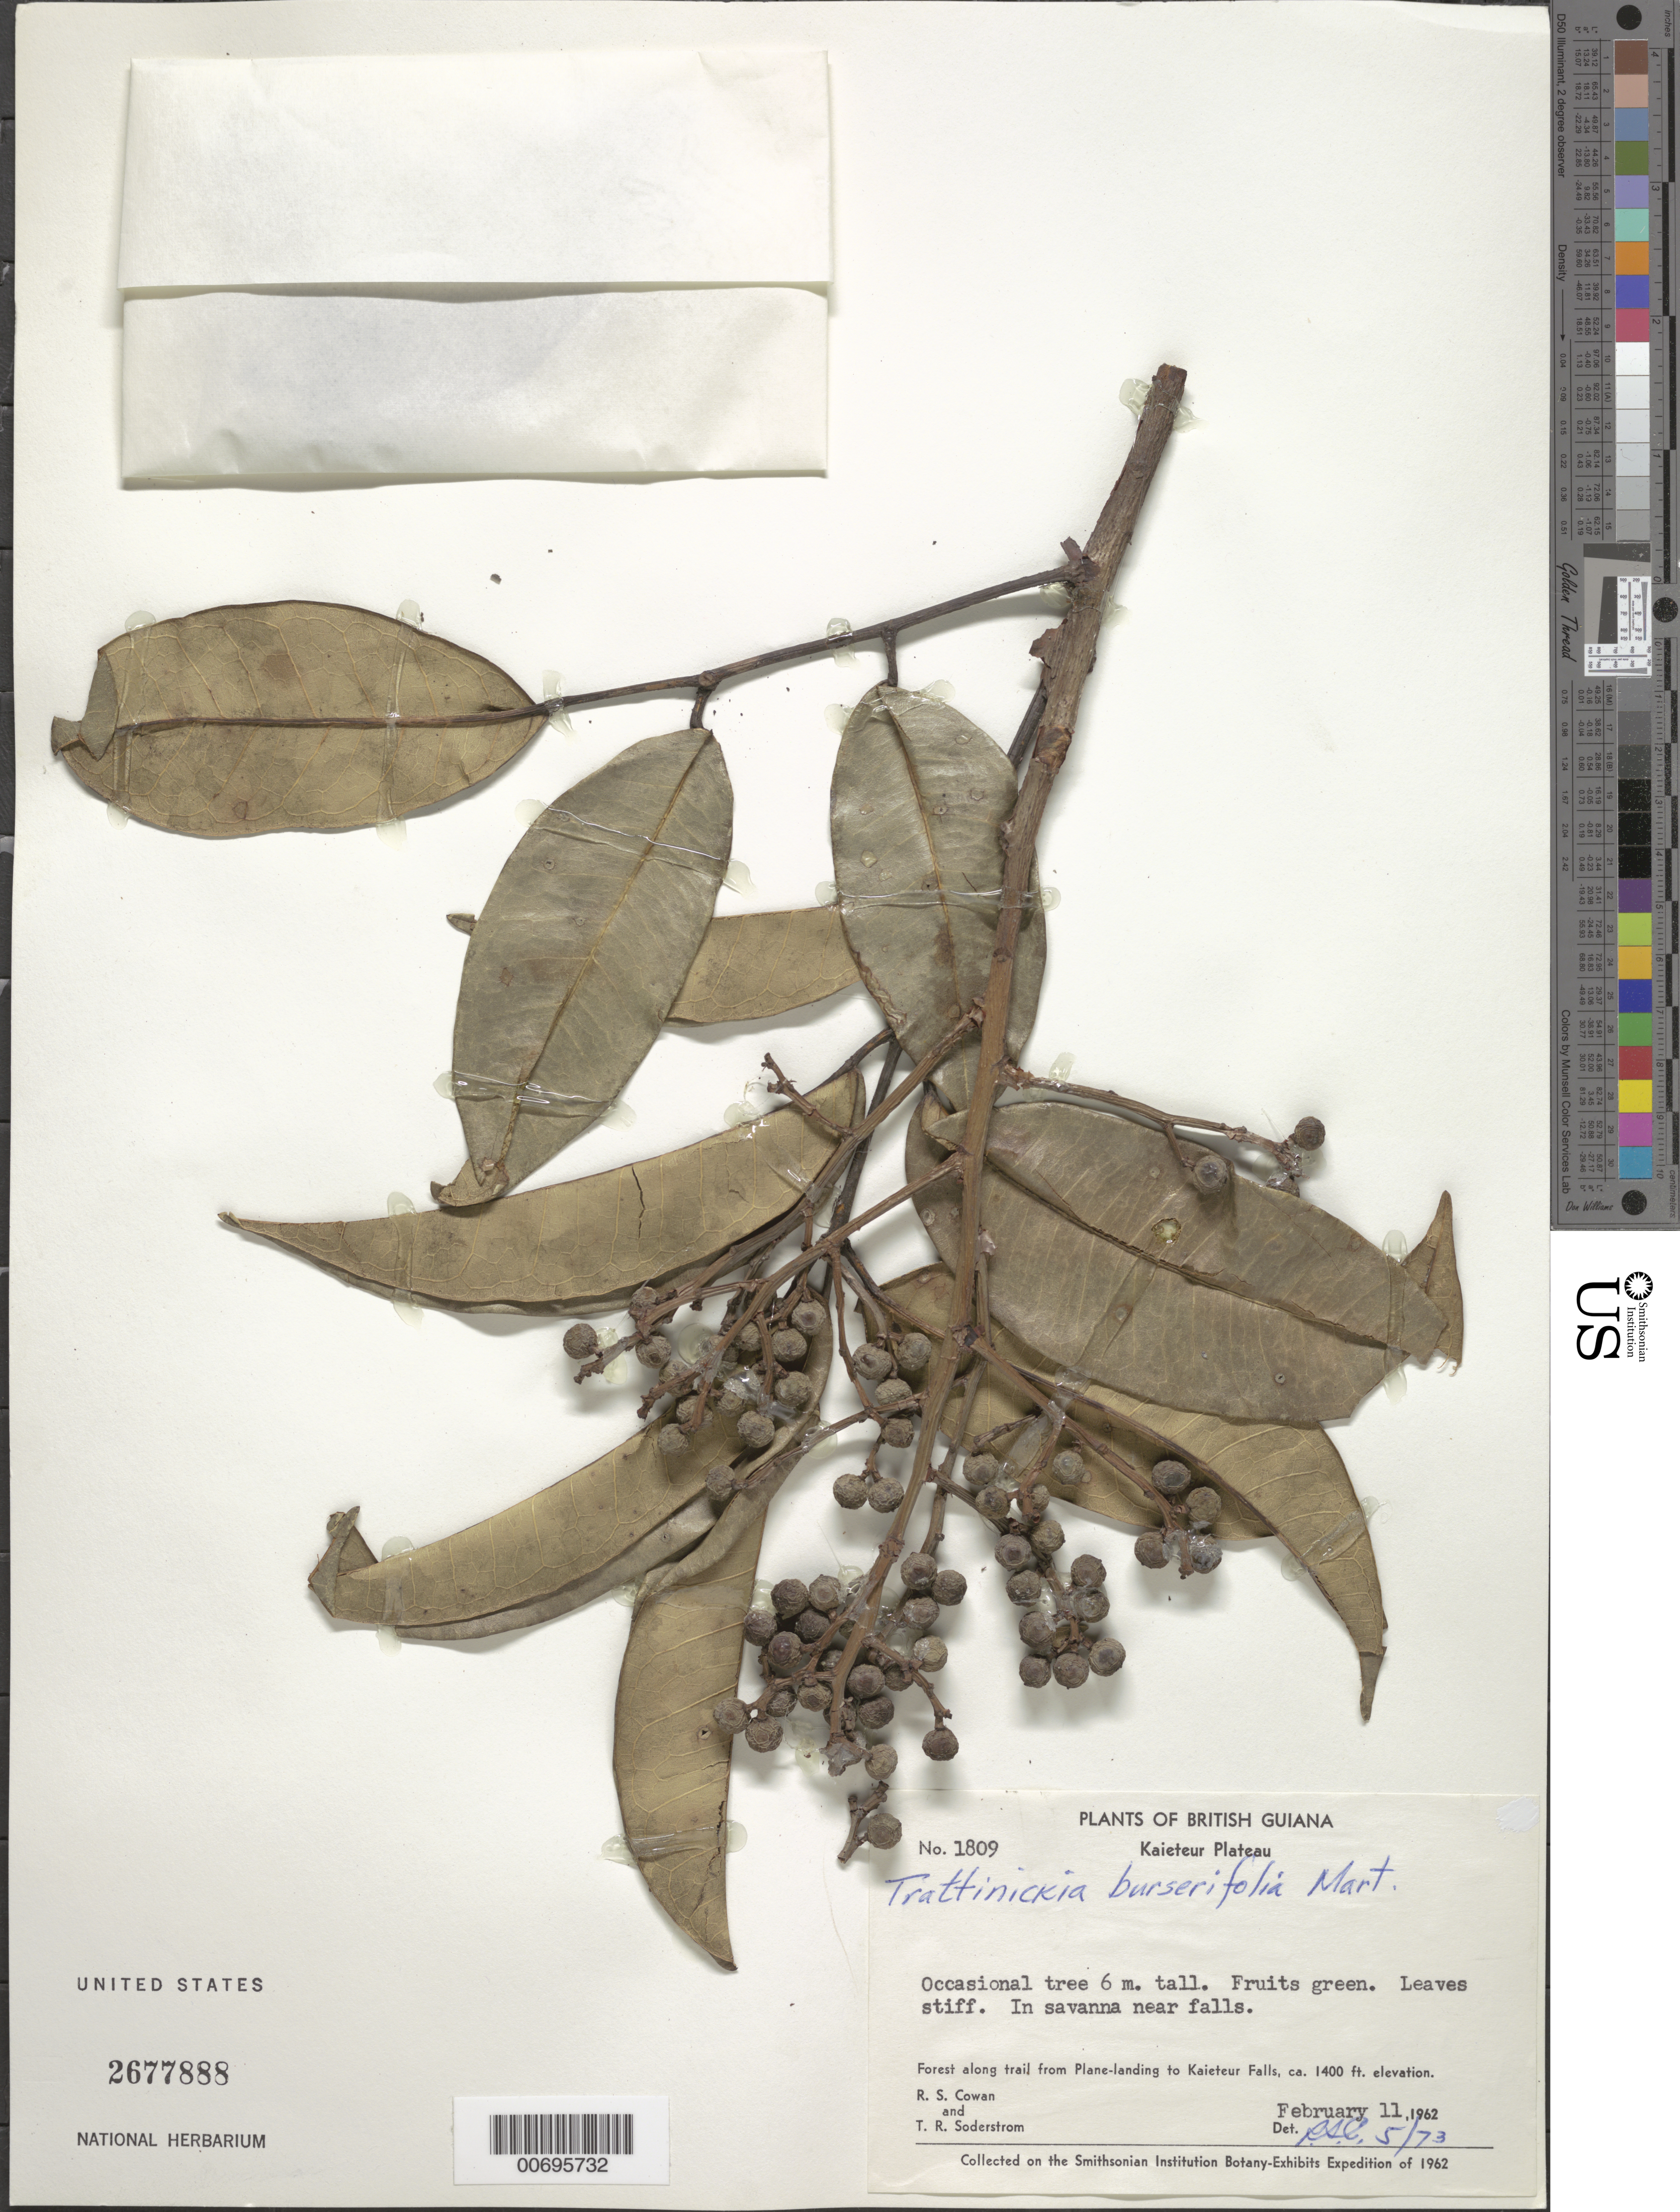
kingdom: Plantae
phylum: Tracheophyta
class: Magnoliopsida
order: Sapindales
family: Burseraceae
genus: Trattinnickia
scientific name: Trattinnickia burserifolia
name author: Mart.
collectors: R. S. Cowan & T. R. Soderstrom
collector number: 1809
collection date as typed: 11-Feb-62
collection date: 1962-02-11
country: Guyana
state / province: Potaro-Siparuni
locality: Kaieteur Plateau, along trail from plane landing to Kaieteur Falls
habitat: Savanna near falls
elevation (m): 427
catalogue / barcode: US 2677888